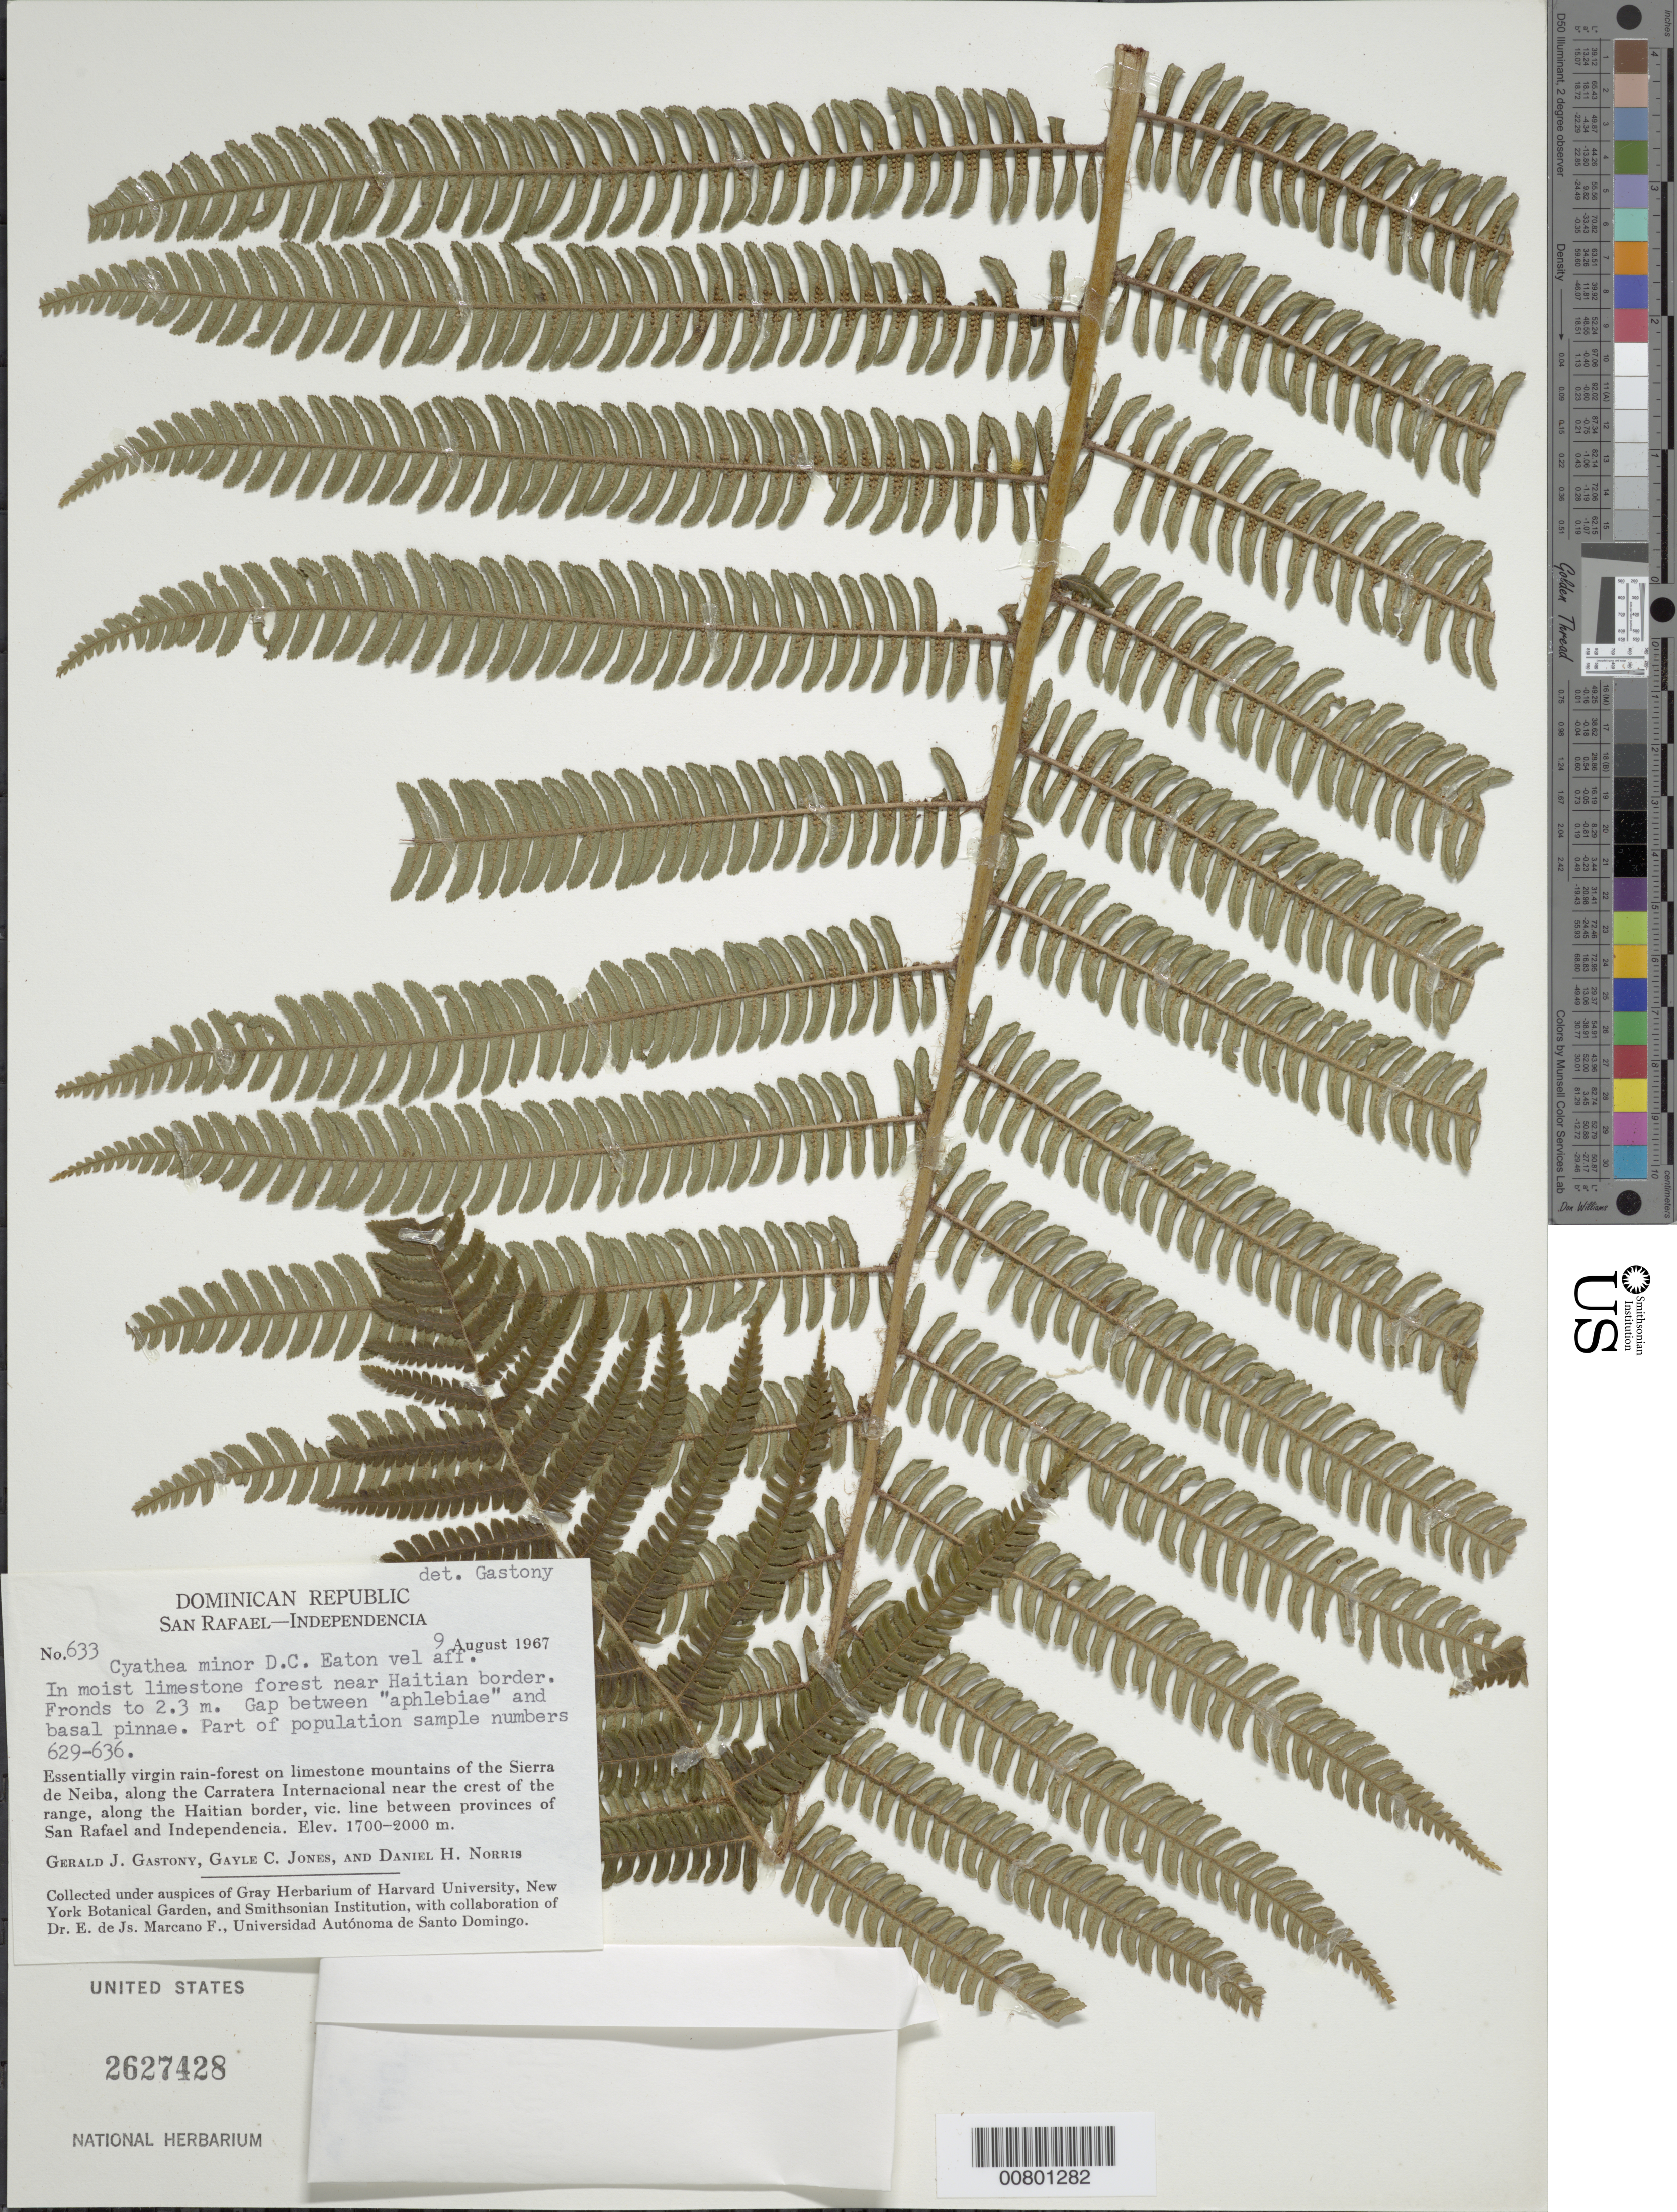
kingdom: Plantae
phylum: Tracheophyta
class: Polypodiopsida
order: Cyatheales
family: Cyatheaceae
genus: Alsophila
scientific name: Alsophila minor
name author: (D.C. Eaton) R.M. Tryon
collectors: G. Gastony, G. C. Jones & D. H. Norris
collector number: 633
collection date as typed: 09 Aug 1967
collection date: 1967-08-09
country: Dominican Republic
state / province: Independencia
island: Hispaniola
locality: San Rafael-Independencia, Sierra de Neiba, Carratera Internacional, along Haitian border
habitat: Essentially virgin rainforest on limestone mountains; moist limestone forest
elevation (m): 1700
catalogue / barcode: US 2627428